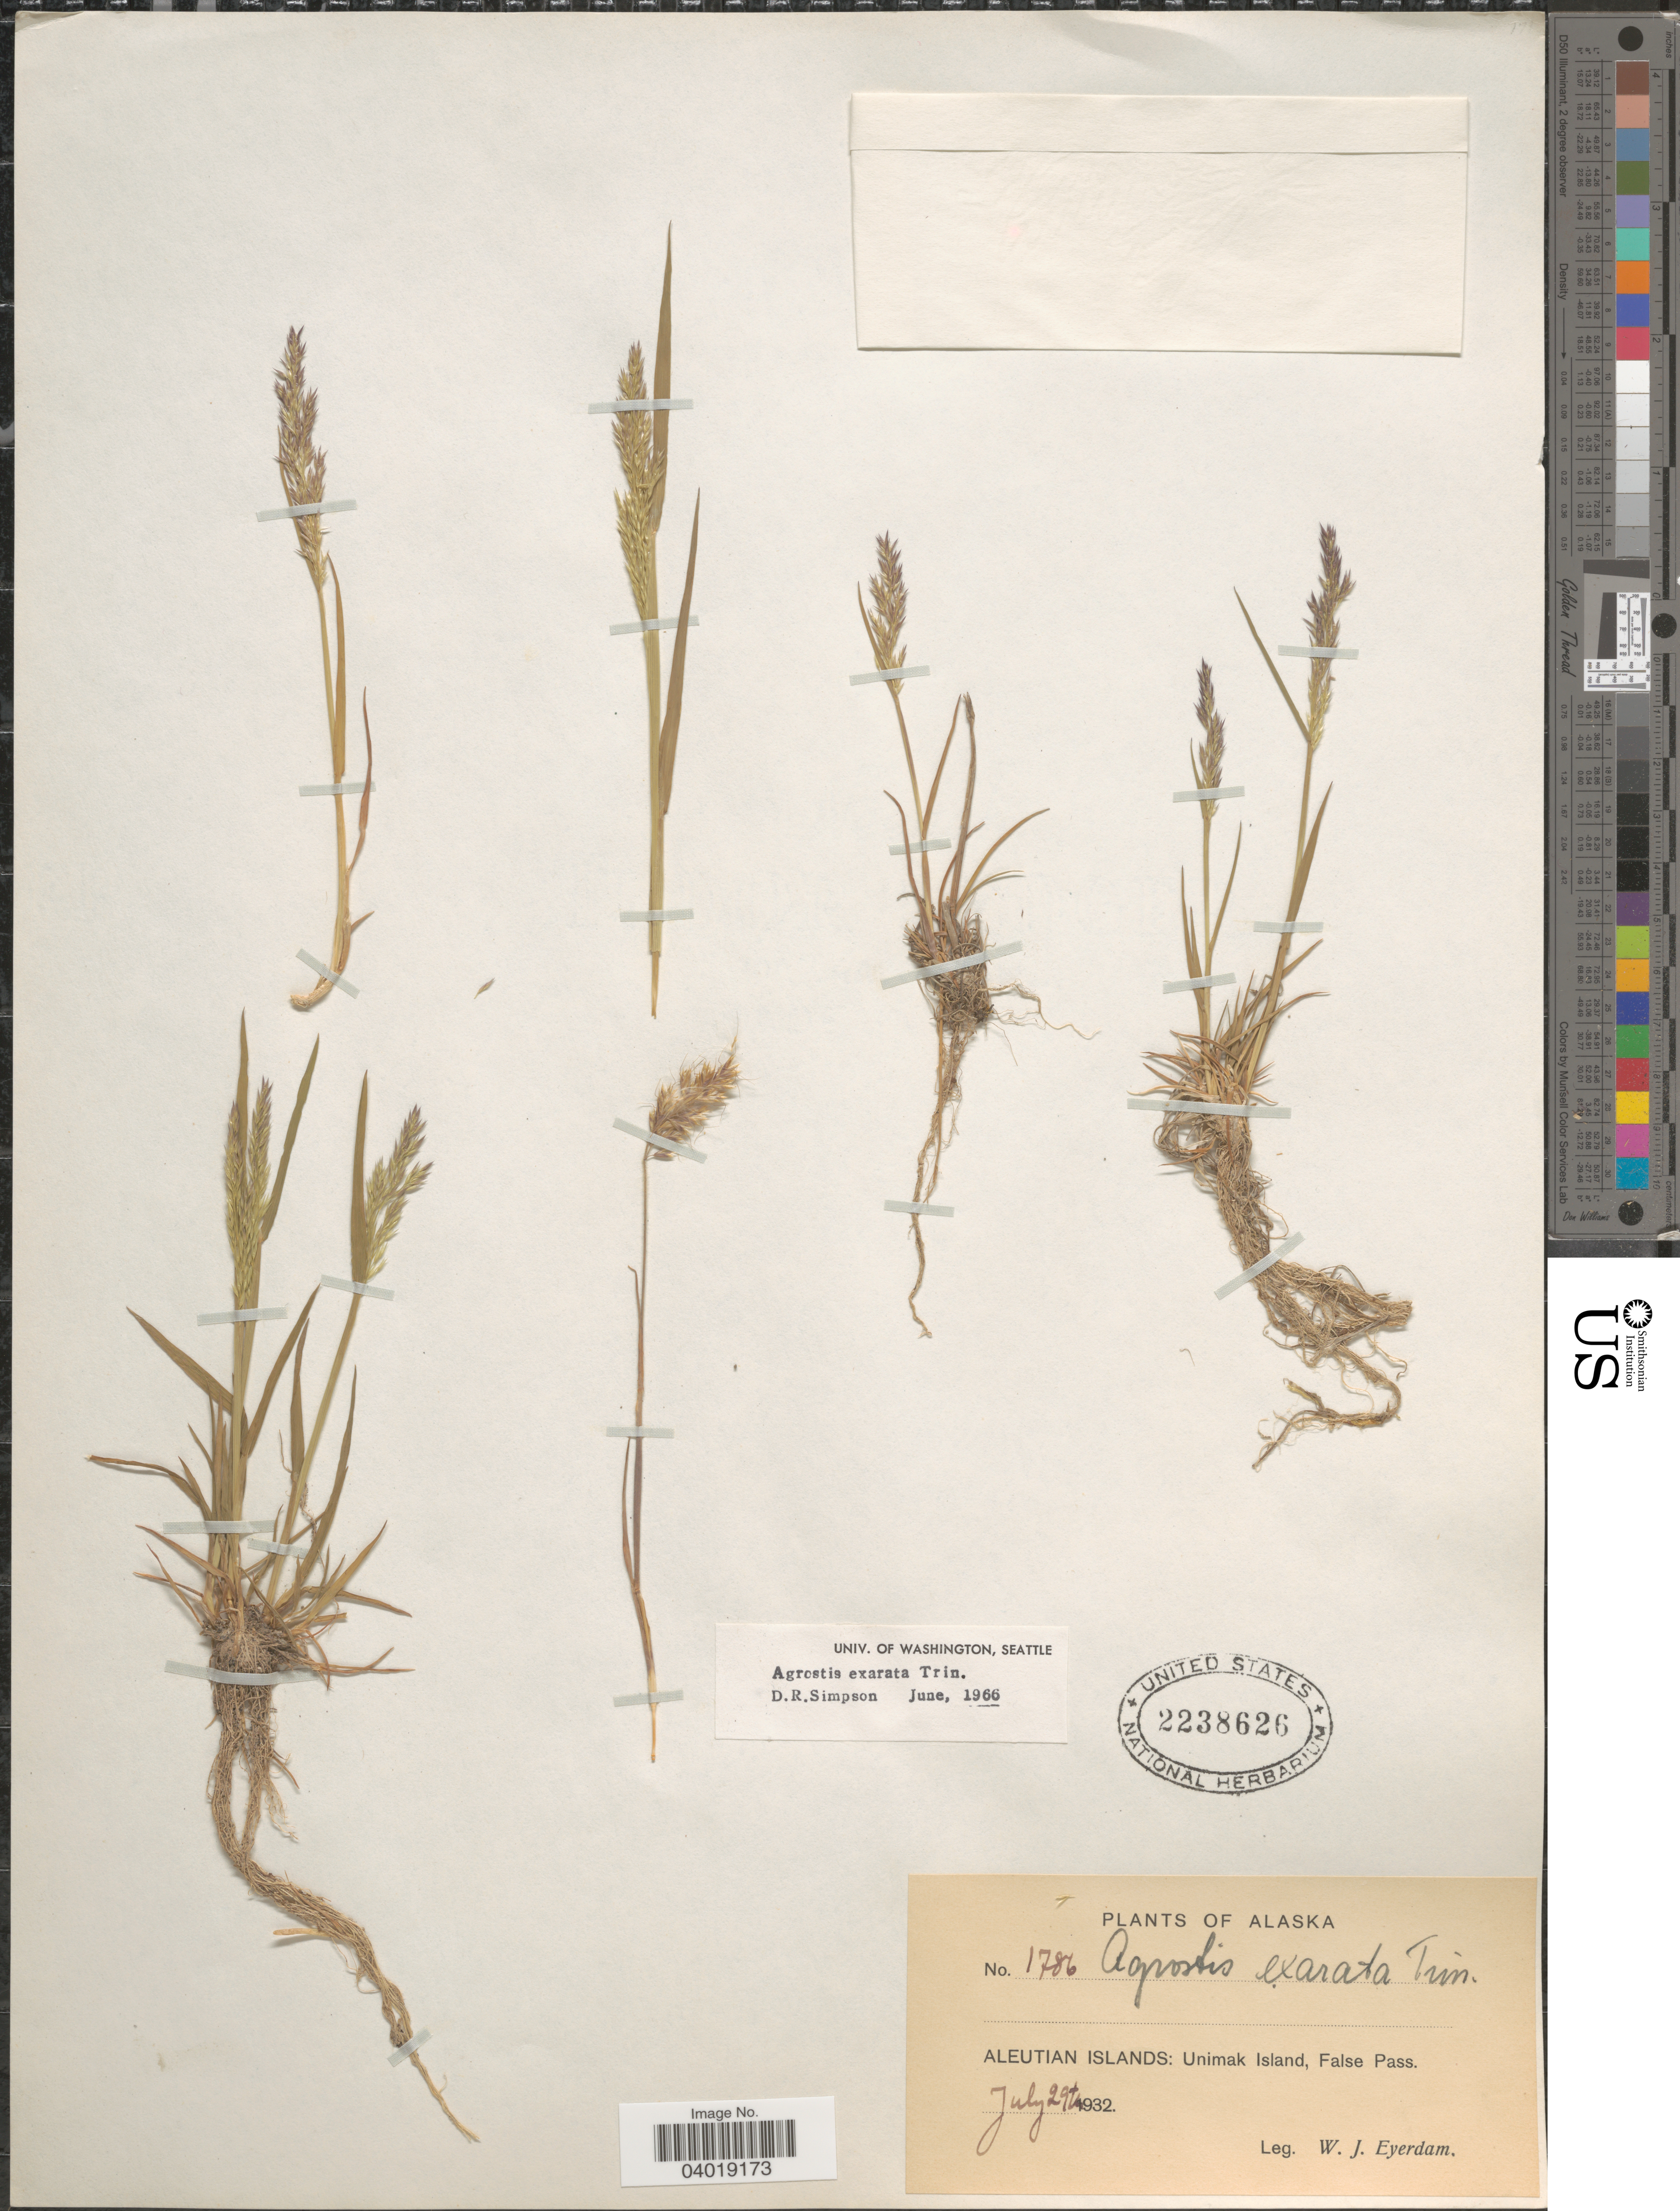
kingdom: Plantae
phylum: Tracheophyta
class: Liliopsida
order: Poales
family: Poaceae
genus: Agrostis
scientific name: Agrostis exarata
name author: Trin.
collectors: W. J. Eyerdam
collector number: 1786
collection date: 1932-07-29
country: United States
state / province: Alaska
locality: Aleutian Islands: Unimak Island, False Pass.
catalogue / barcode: US 2238626